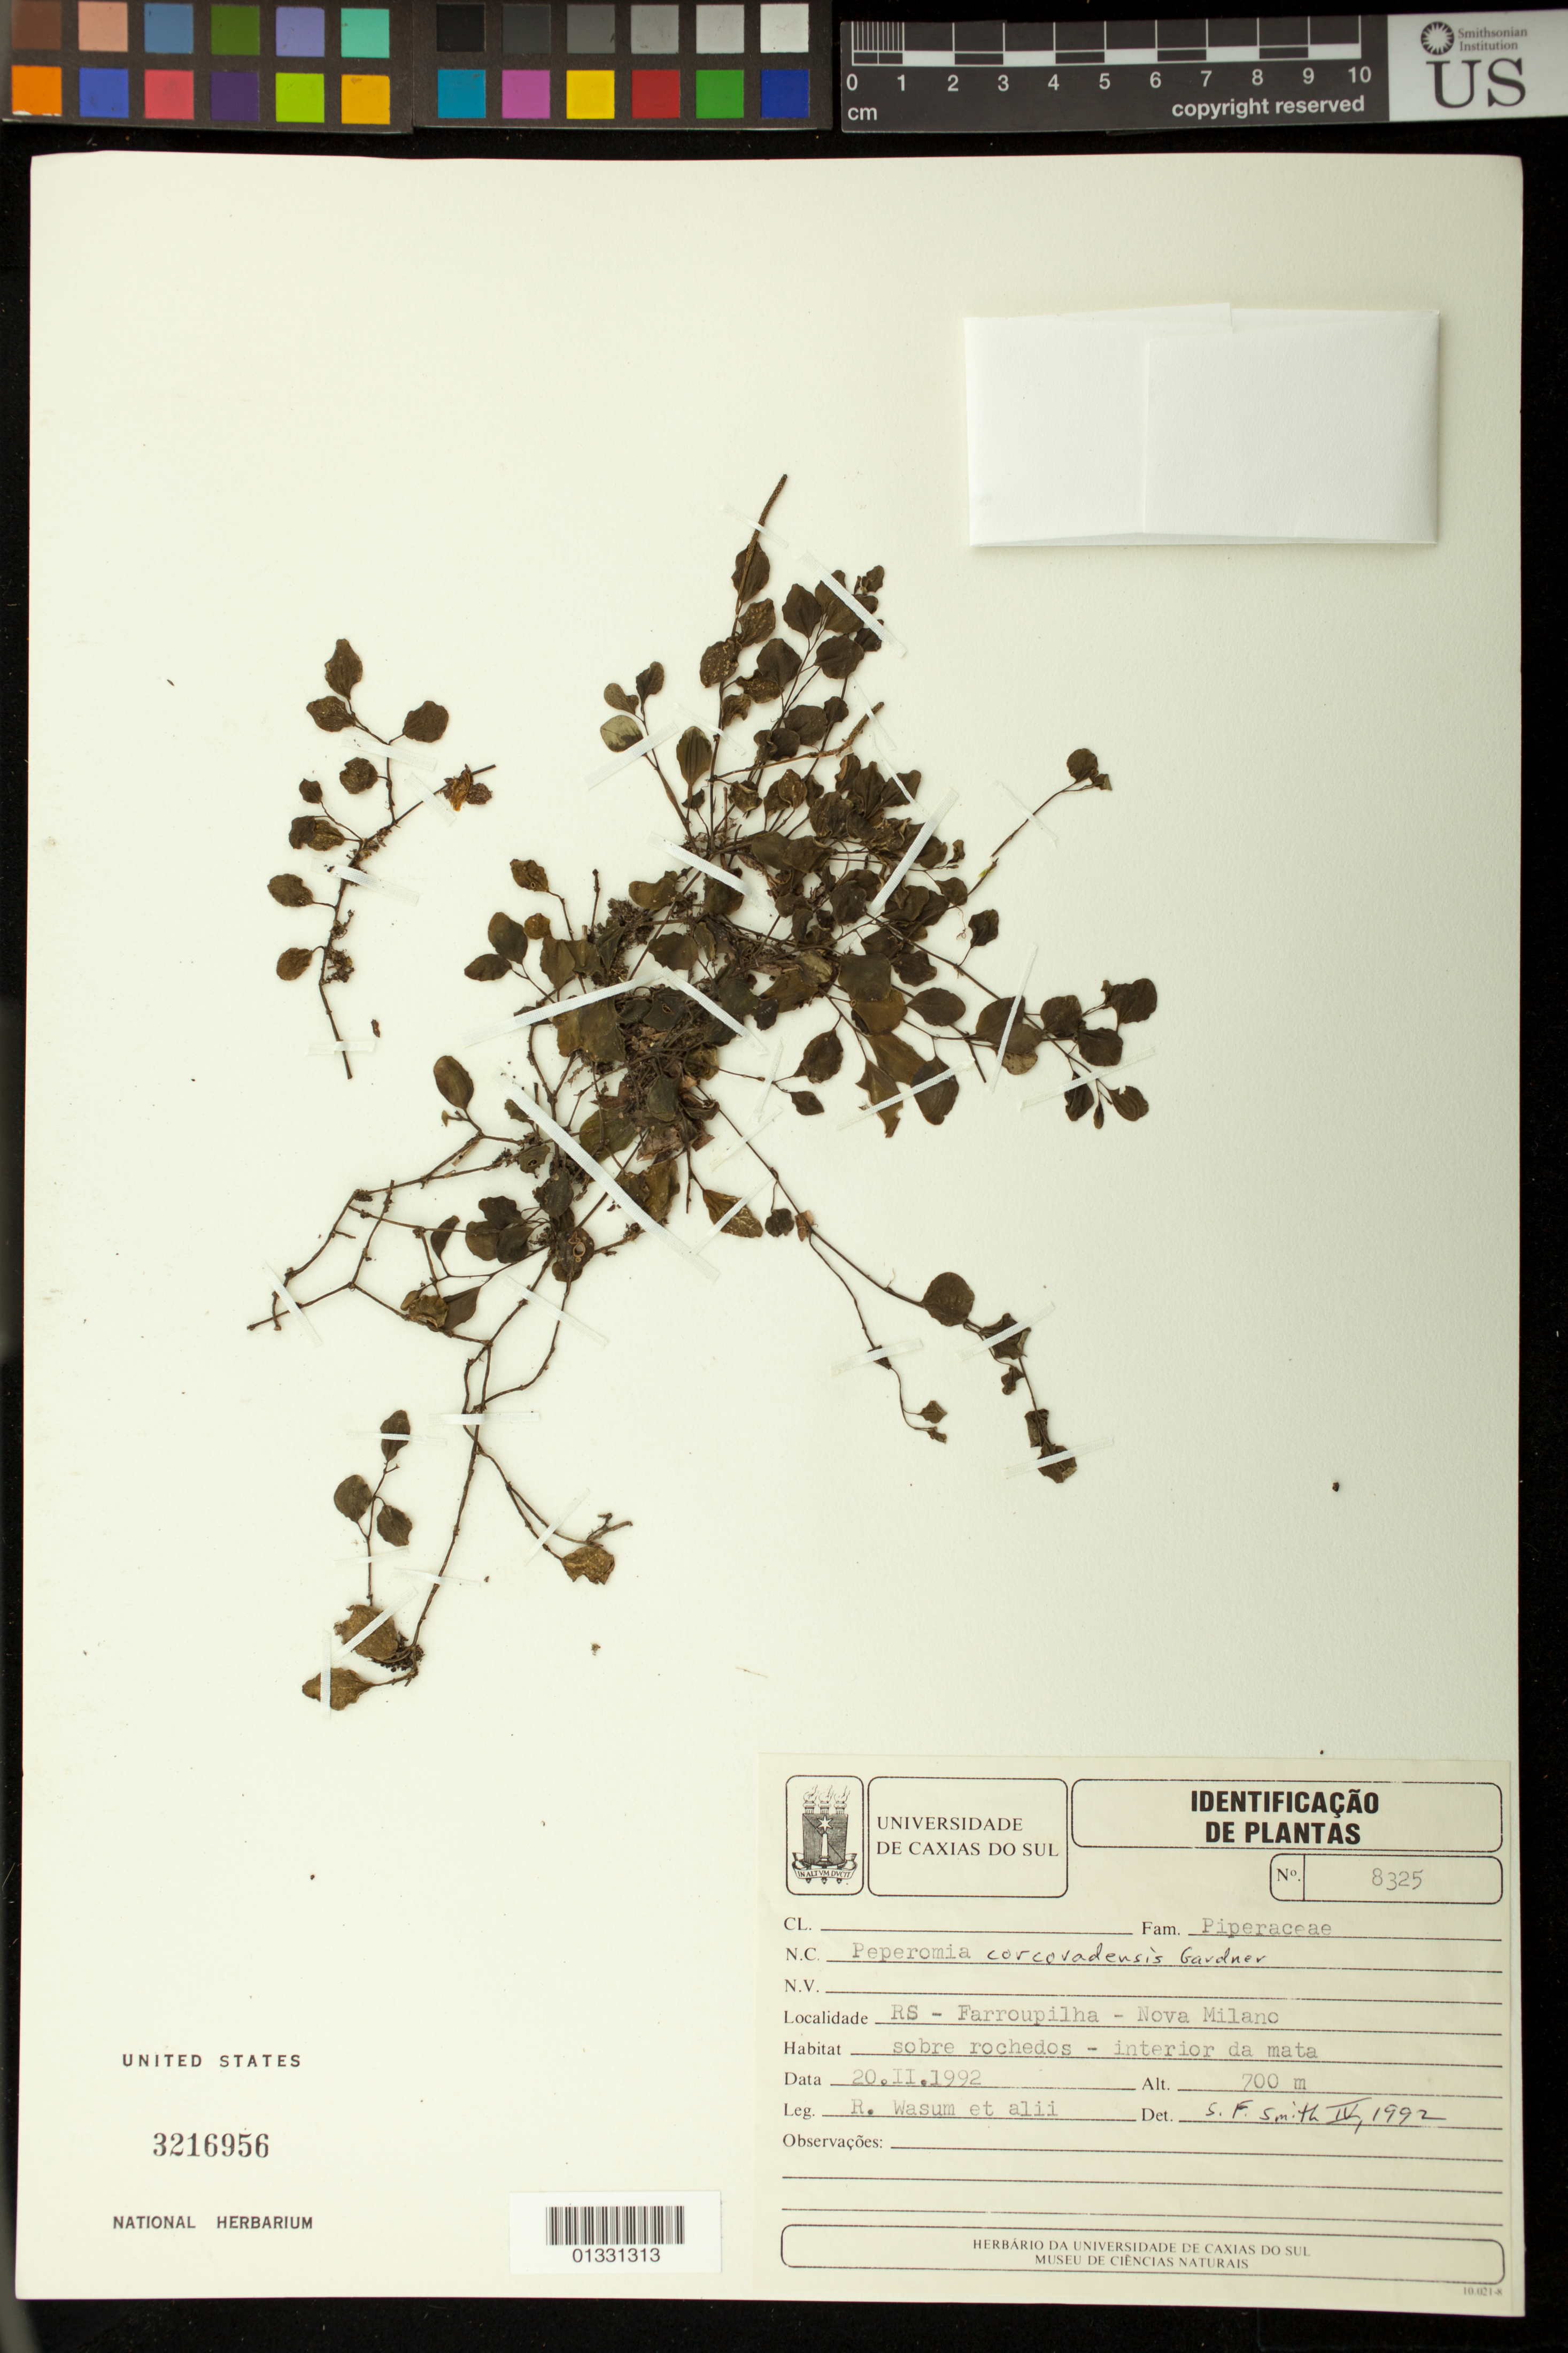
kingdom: Plantae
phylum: Tracheophyta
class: Magnoliopsida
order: Piperales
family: Piperaceae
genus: Peperomia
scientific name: Peperomia corcovadensis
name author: Gardner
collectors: R. Wasum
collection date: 1992-02-20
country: Brazil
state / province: Rio Grande do Sul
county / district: Farroupilha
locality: Nova Milano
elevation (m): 700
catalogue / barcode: US 3216956